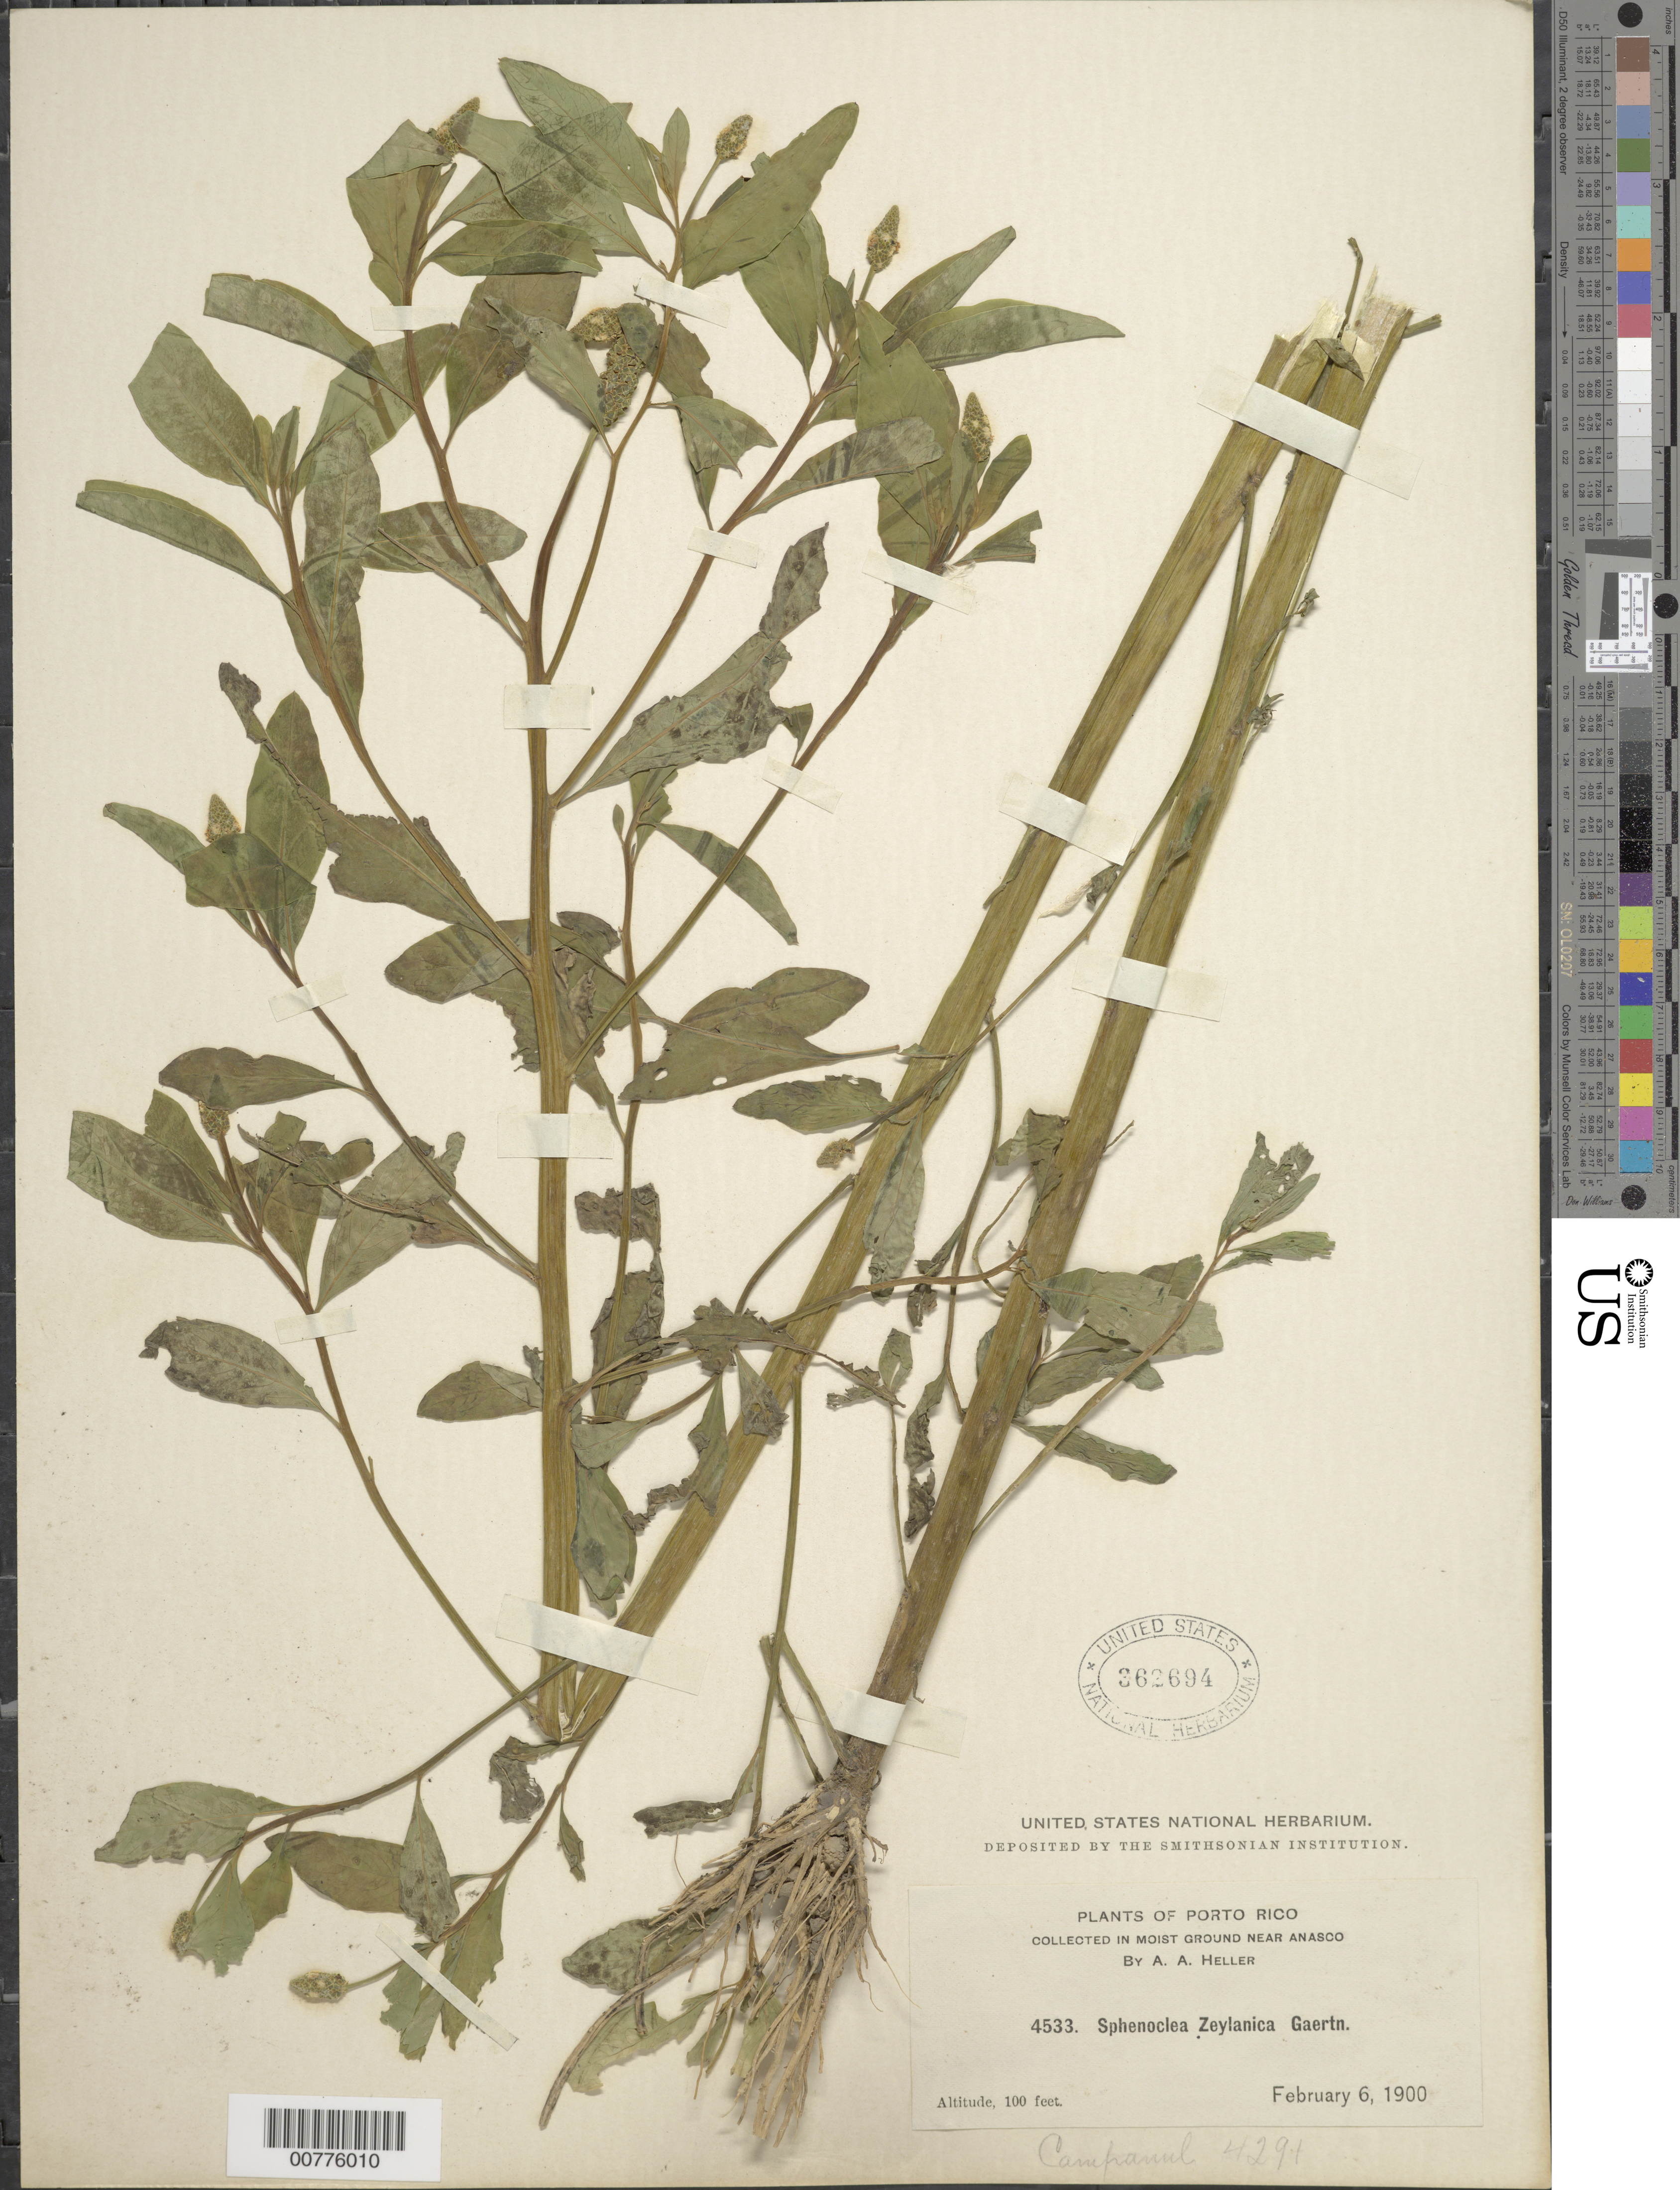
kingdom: Plantae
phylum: Tracheophyta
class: Magnoliopsida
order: Solanales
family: Sphenocleaceae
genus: Sphenoclea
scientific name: Sphenoclea zeylanica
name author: Gaertn.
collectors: A. A. Heller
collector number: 4533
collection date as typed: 06 Feb 1900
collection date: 1900-02-06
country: Puerto Rico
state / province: Añasco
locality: Moist ground around Anasco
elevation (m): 30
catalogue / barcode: US 362694